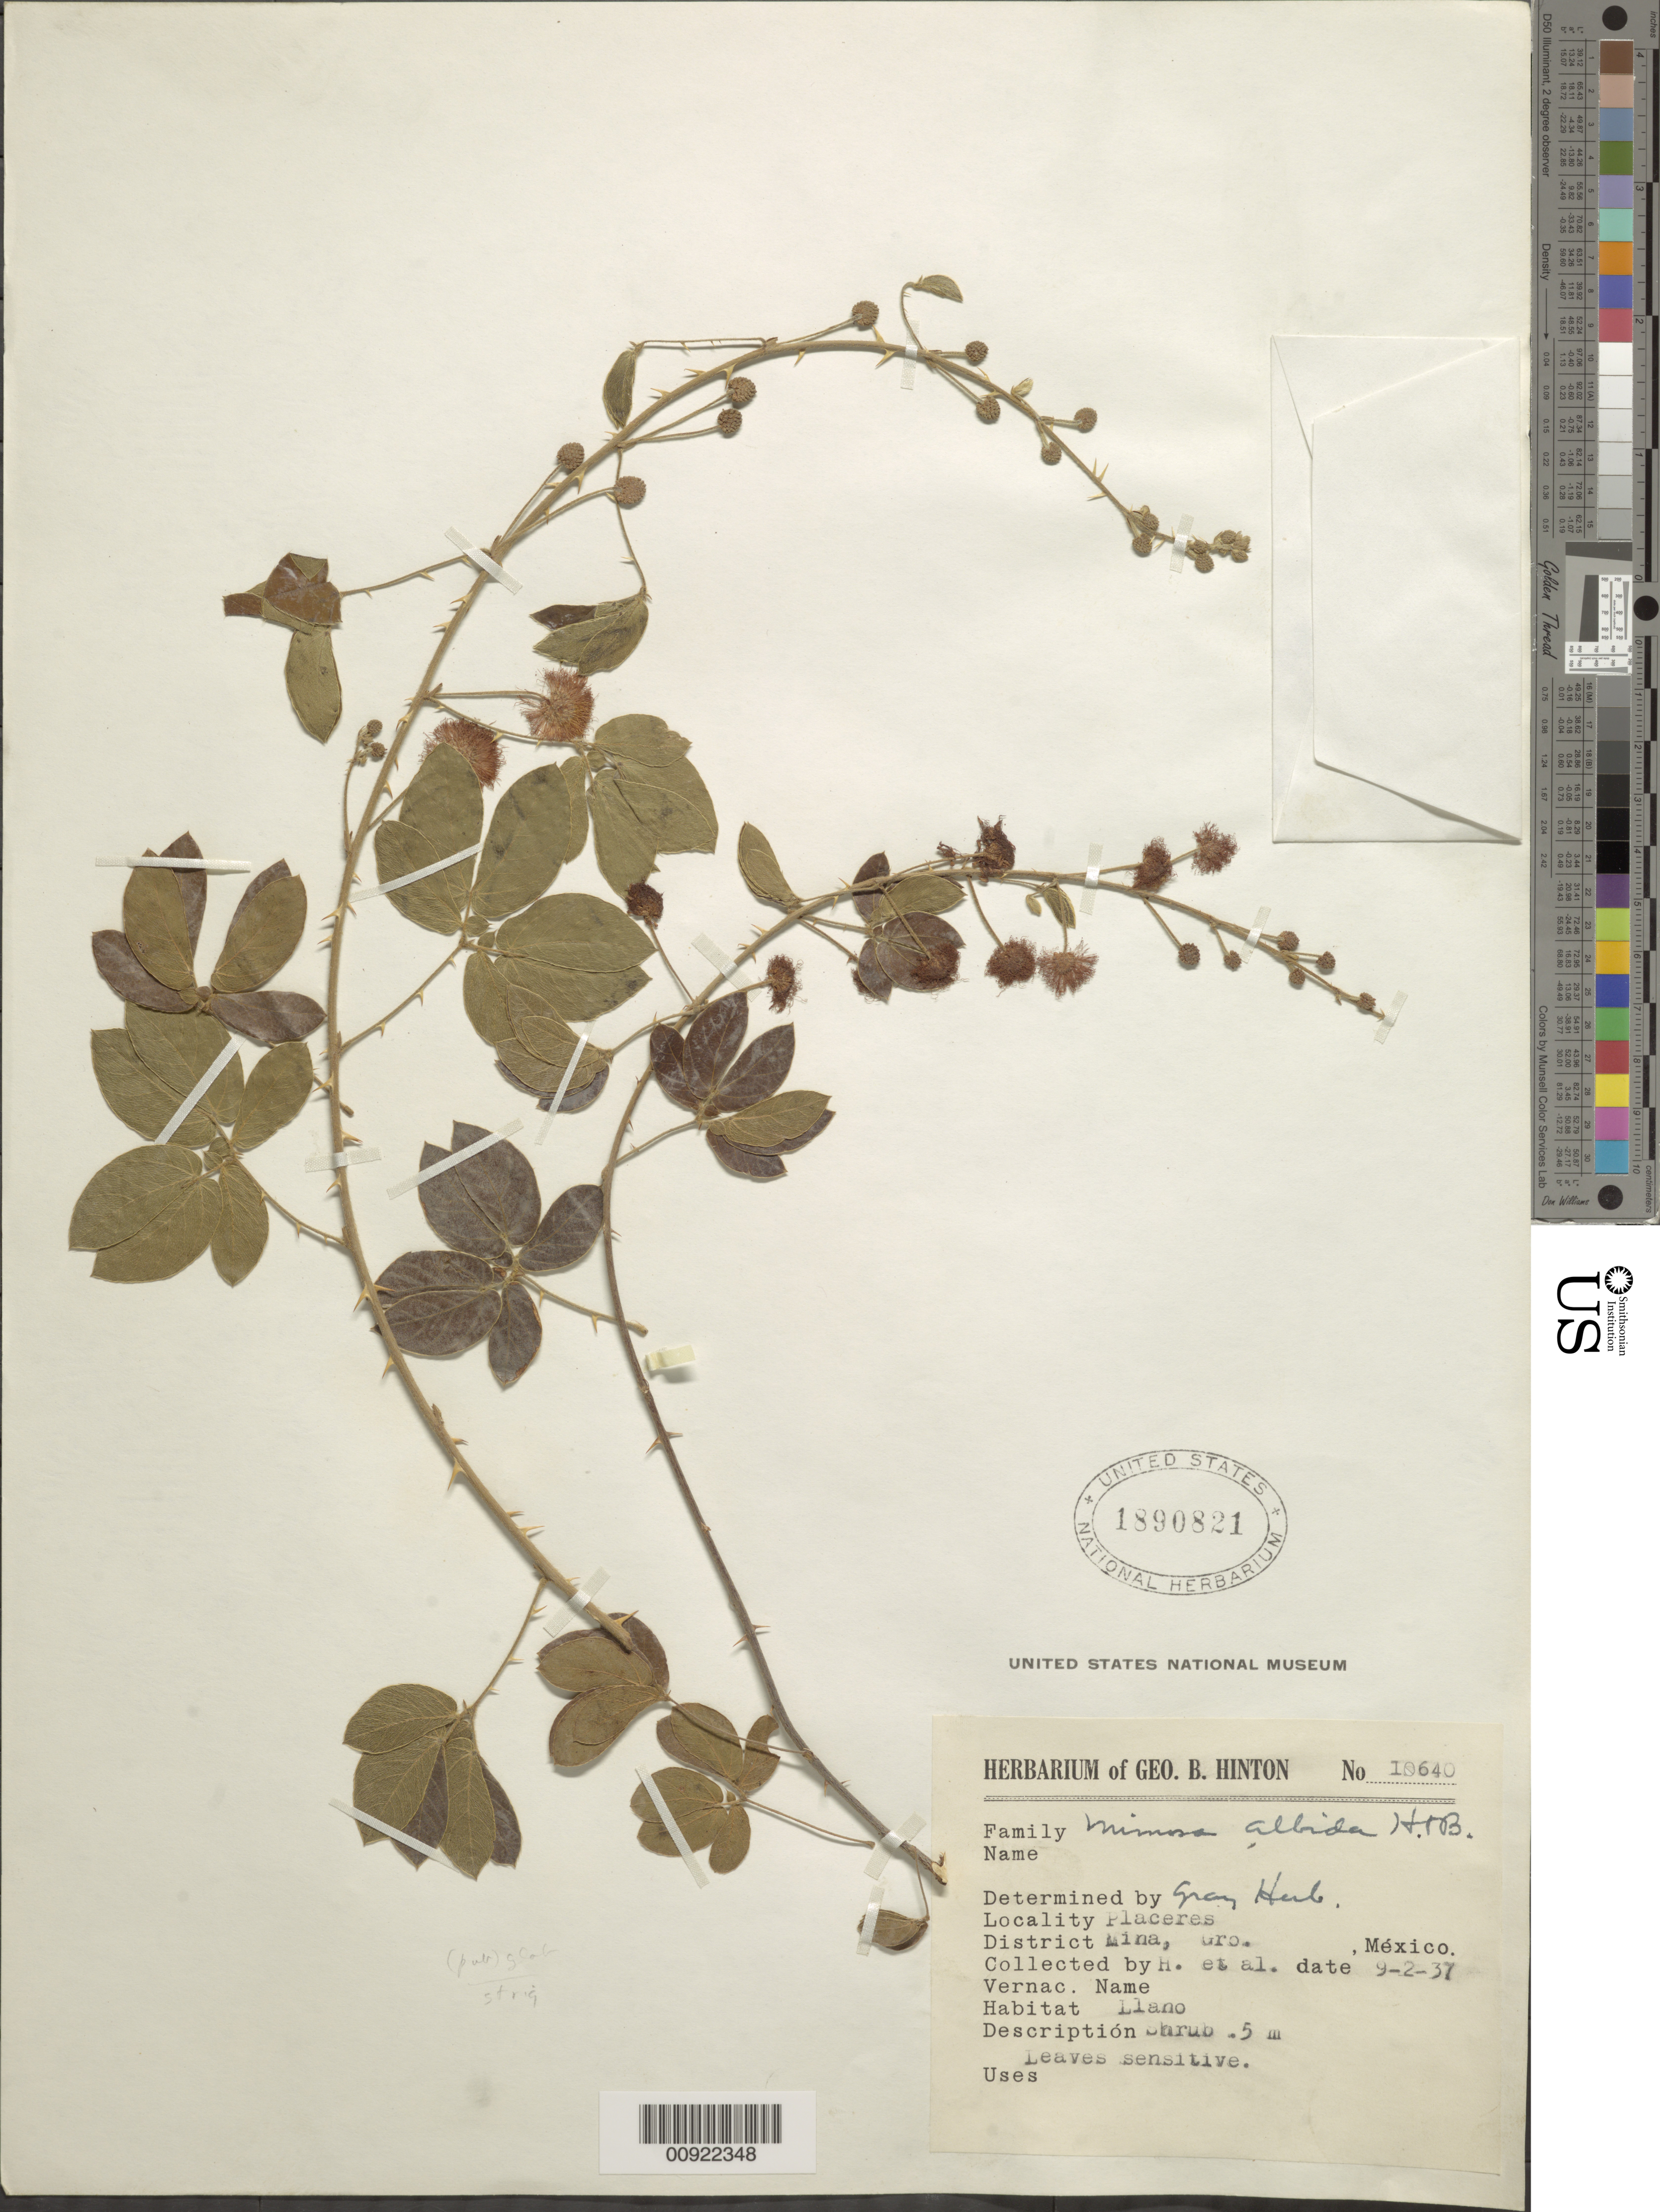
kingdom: Plantae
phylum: Tracheophyta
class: Magnoliopsida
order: Fabales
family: Fabaceae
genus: Mimosa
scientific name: Mimosa albida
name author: Humb. & Bonpl. ex Willd.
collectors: G. B. Hinton & et al.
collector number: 10640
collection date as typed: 02 Sep 1937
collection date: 1937-09-02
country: Mexico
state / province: Guerrero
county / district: Mina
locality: Placeres, District Mina, Guerrero.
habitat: Llano.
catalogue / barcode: US 1890821